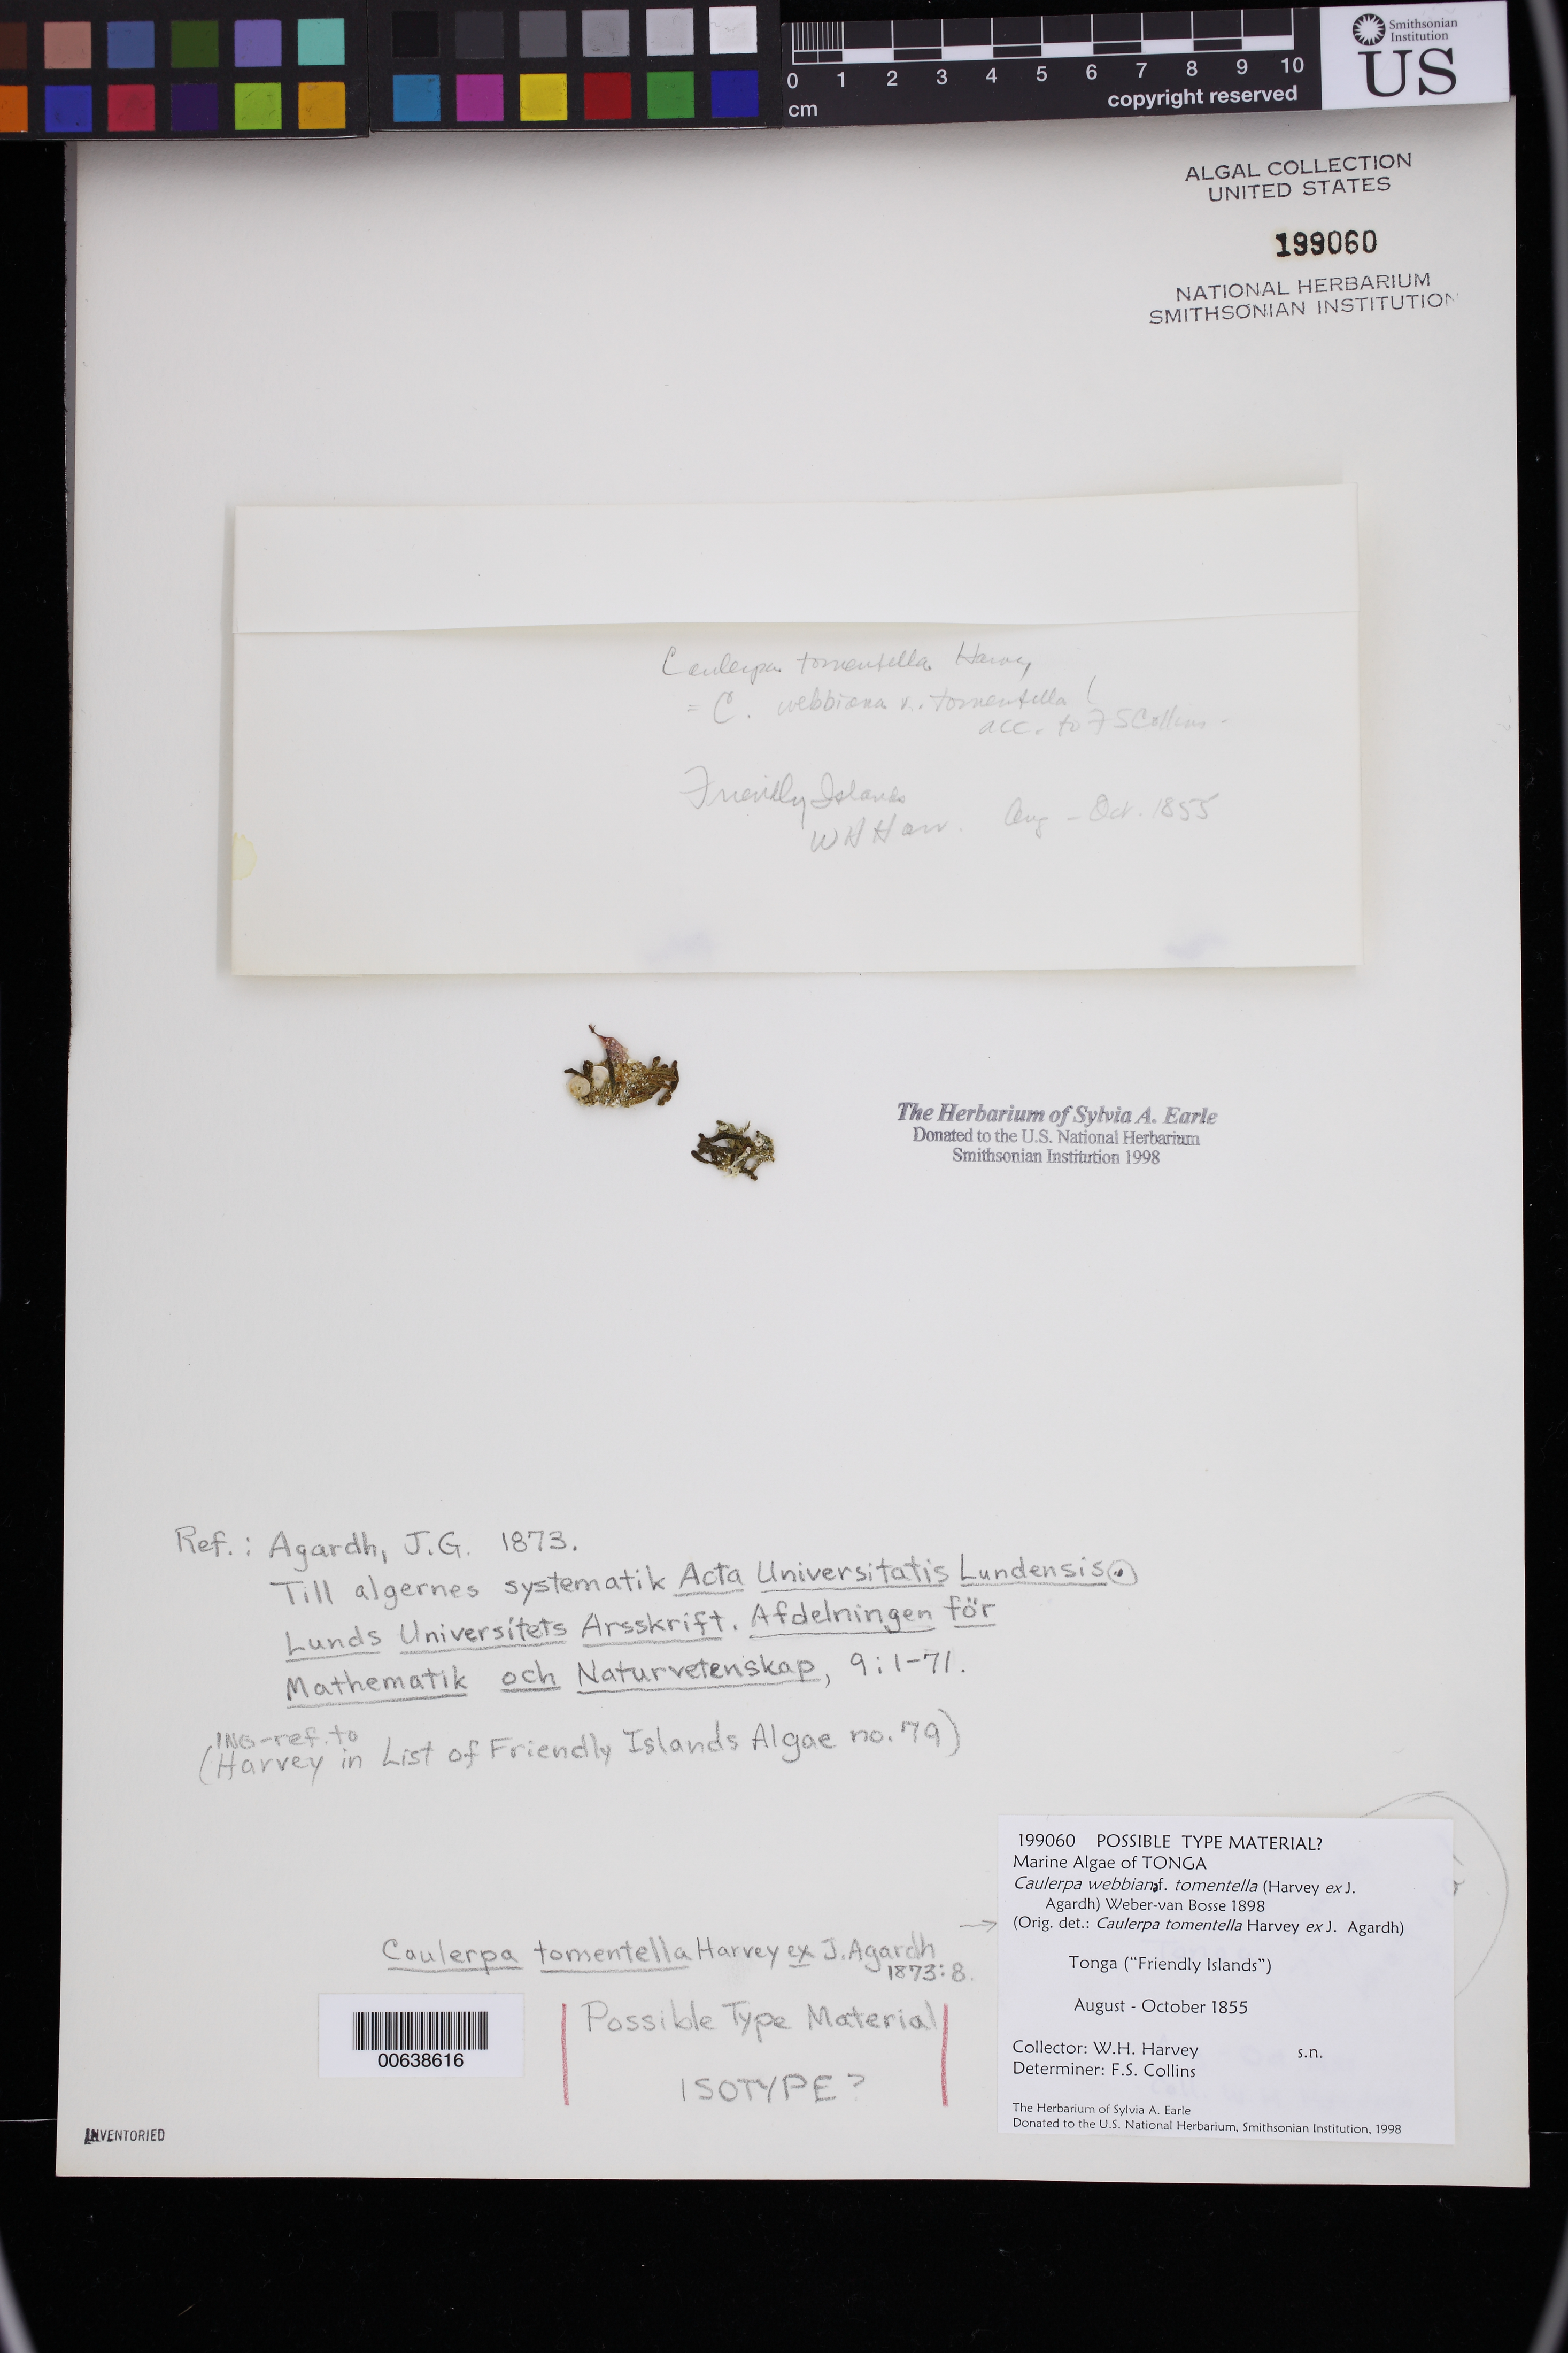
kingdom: Plantae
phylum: Chlorophyta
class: Ulvophyceae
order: Bryopsidales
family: Caulerpaceae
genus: Caulerpa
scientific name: Caulerpa tomentella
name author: Harv. ex J. Agardh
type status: Possible Type Material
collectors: W. Harvey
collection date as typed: Aug 1855 to -- Oct 1855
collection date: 1855-08/1855-10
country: Tonga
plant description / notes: Note on envelope: = Caulerpa webbiana v. tomentella acc. to F.S. Collins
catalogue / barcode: US 199060